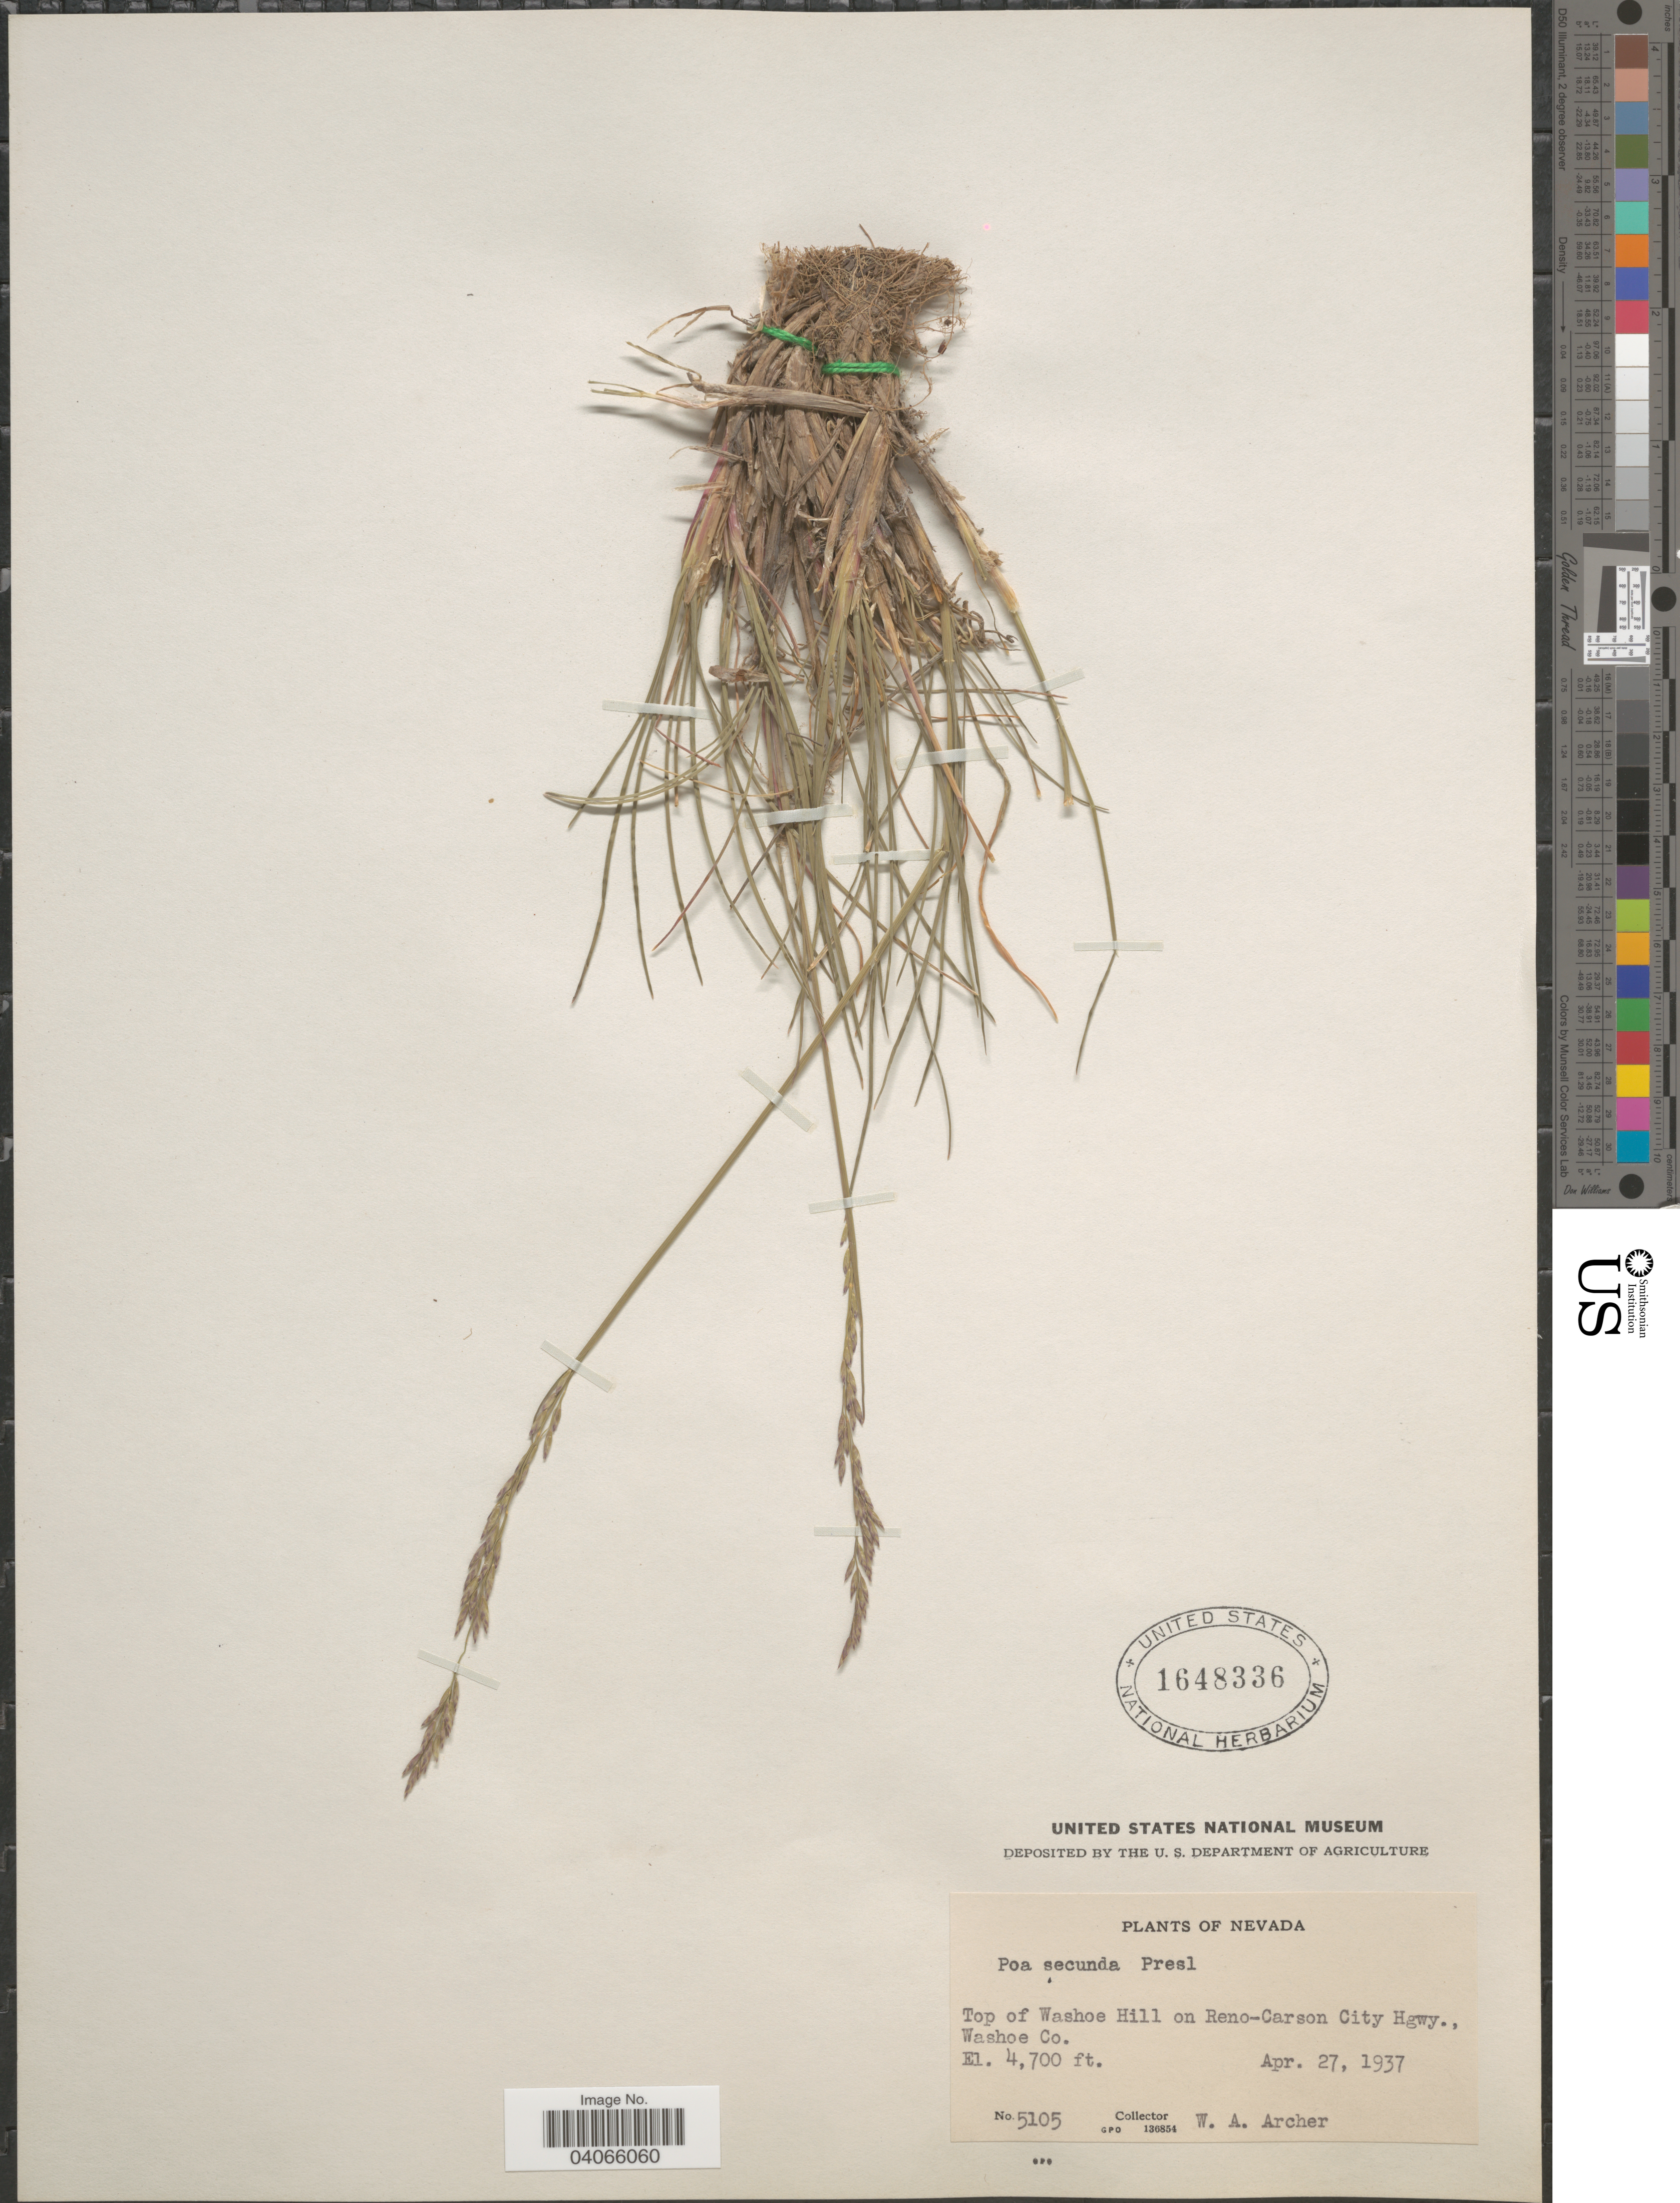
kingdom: Plantae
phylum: Tracheophyta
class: Liliopsida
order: Poales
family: Poaceae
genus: Poa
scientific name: Poa secunda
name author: J. Presl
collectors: W. Archer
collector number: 5105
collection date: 1937-04-27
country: United States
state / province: Nevada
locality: Top of Washoe Hill on Reno-Carson City Hgwy., Washoe Co.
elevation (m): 1433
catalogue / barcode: US 1648336